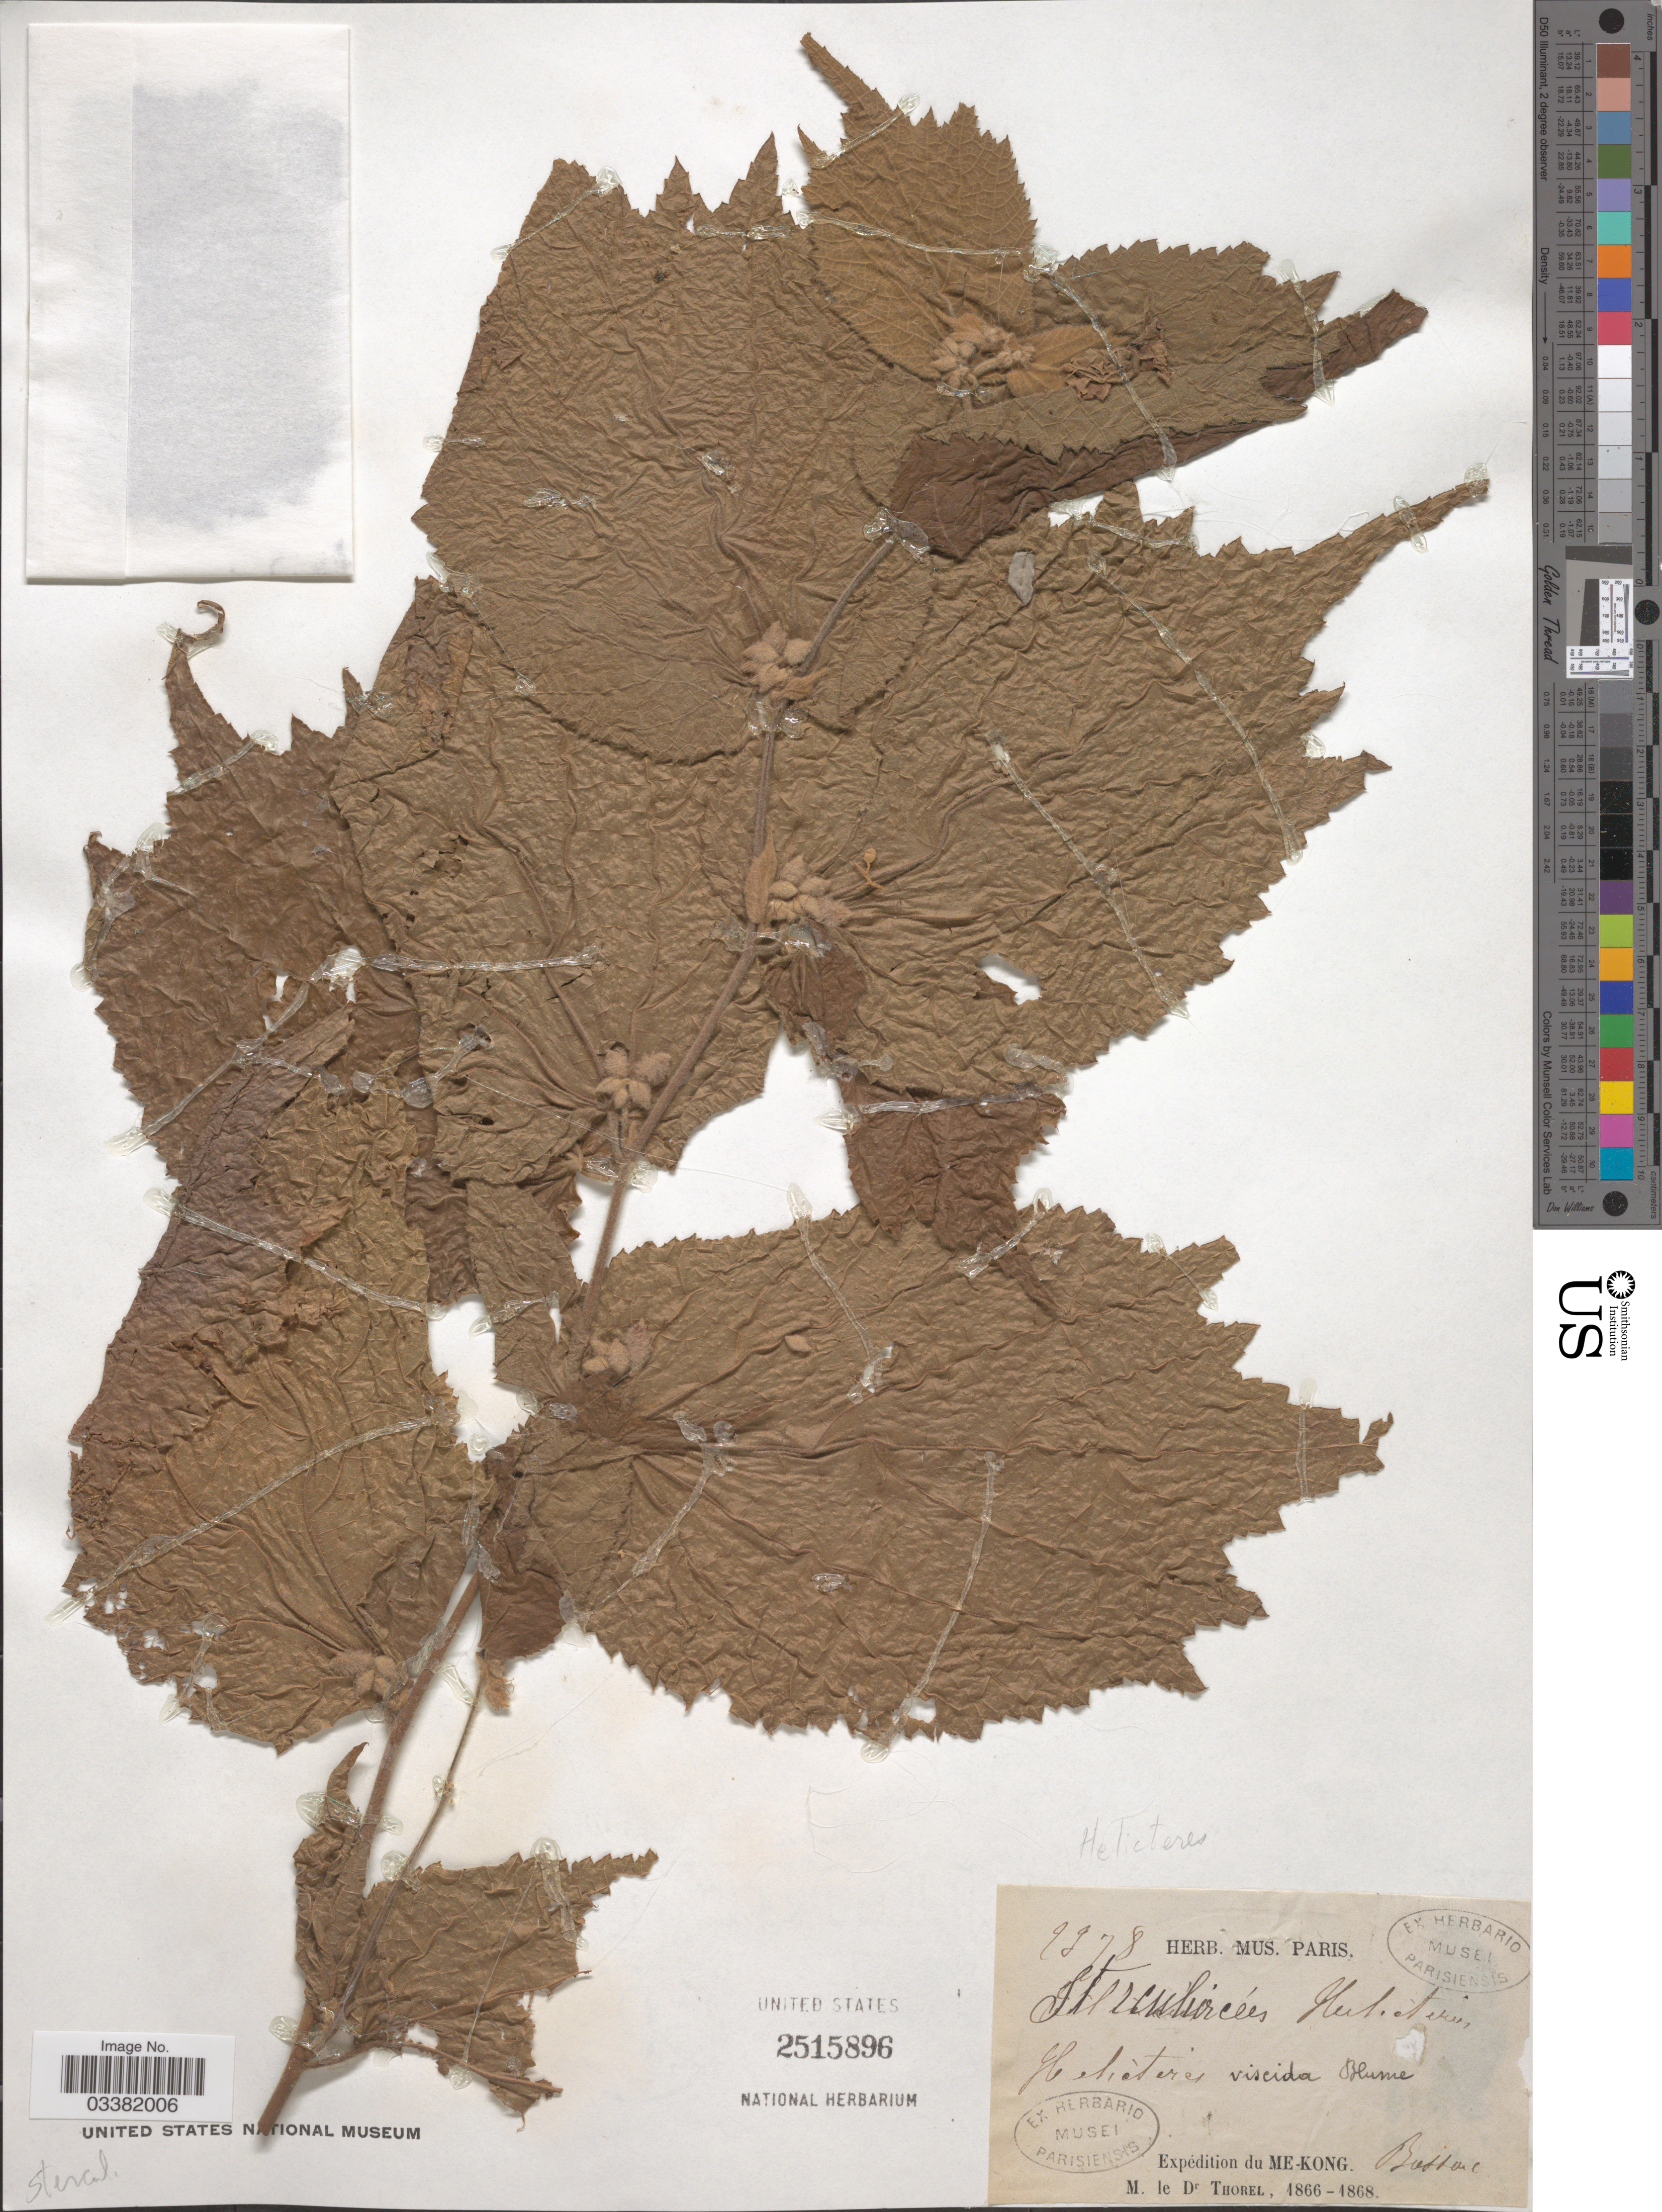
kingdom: Plantae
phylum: Tracheophyta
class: Magnoliopsida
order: Malvales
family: Malvaceae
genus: Helicteres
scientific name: Helicteres viscida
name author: Blume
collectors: C. Thorel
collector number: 9378*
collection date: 1866/1868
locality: Me-Kong. [unsure placement] Battaic [interpreted].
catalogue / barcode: US 2515896